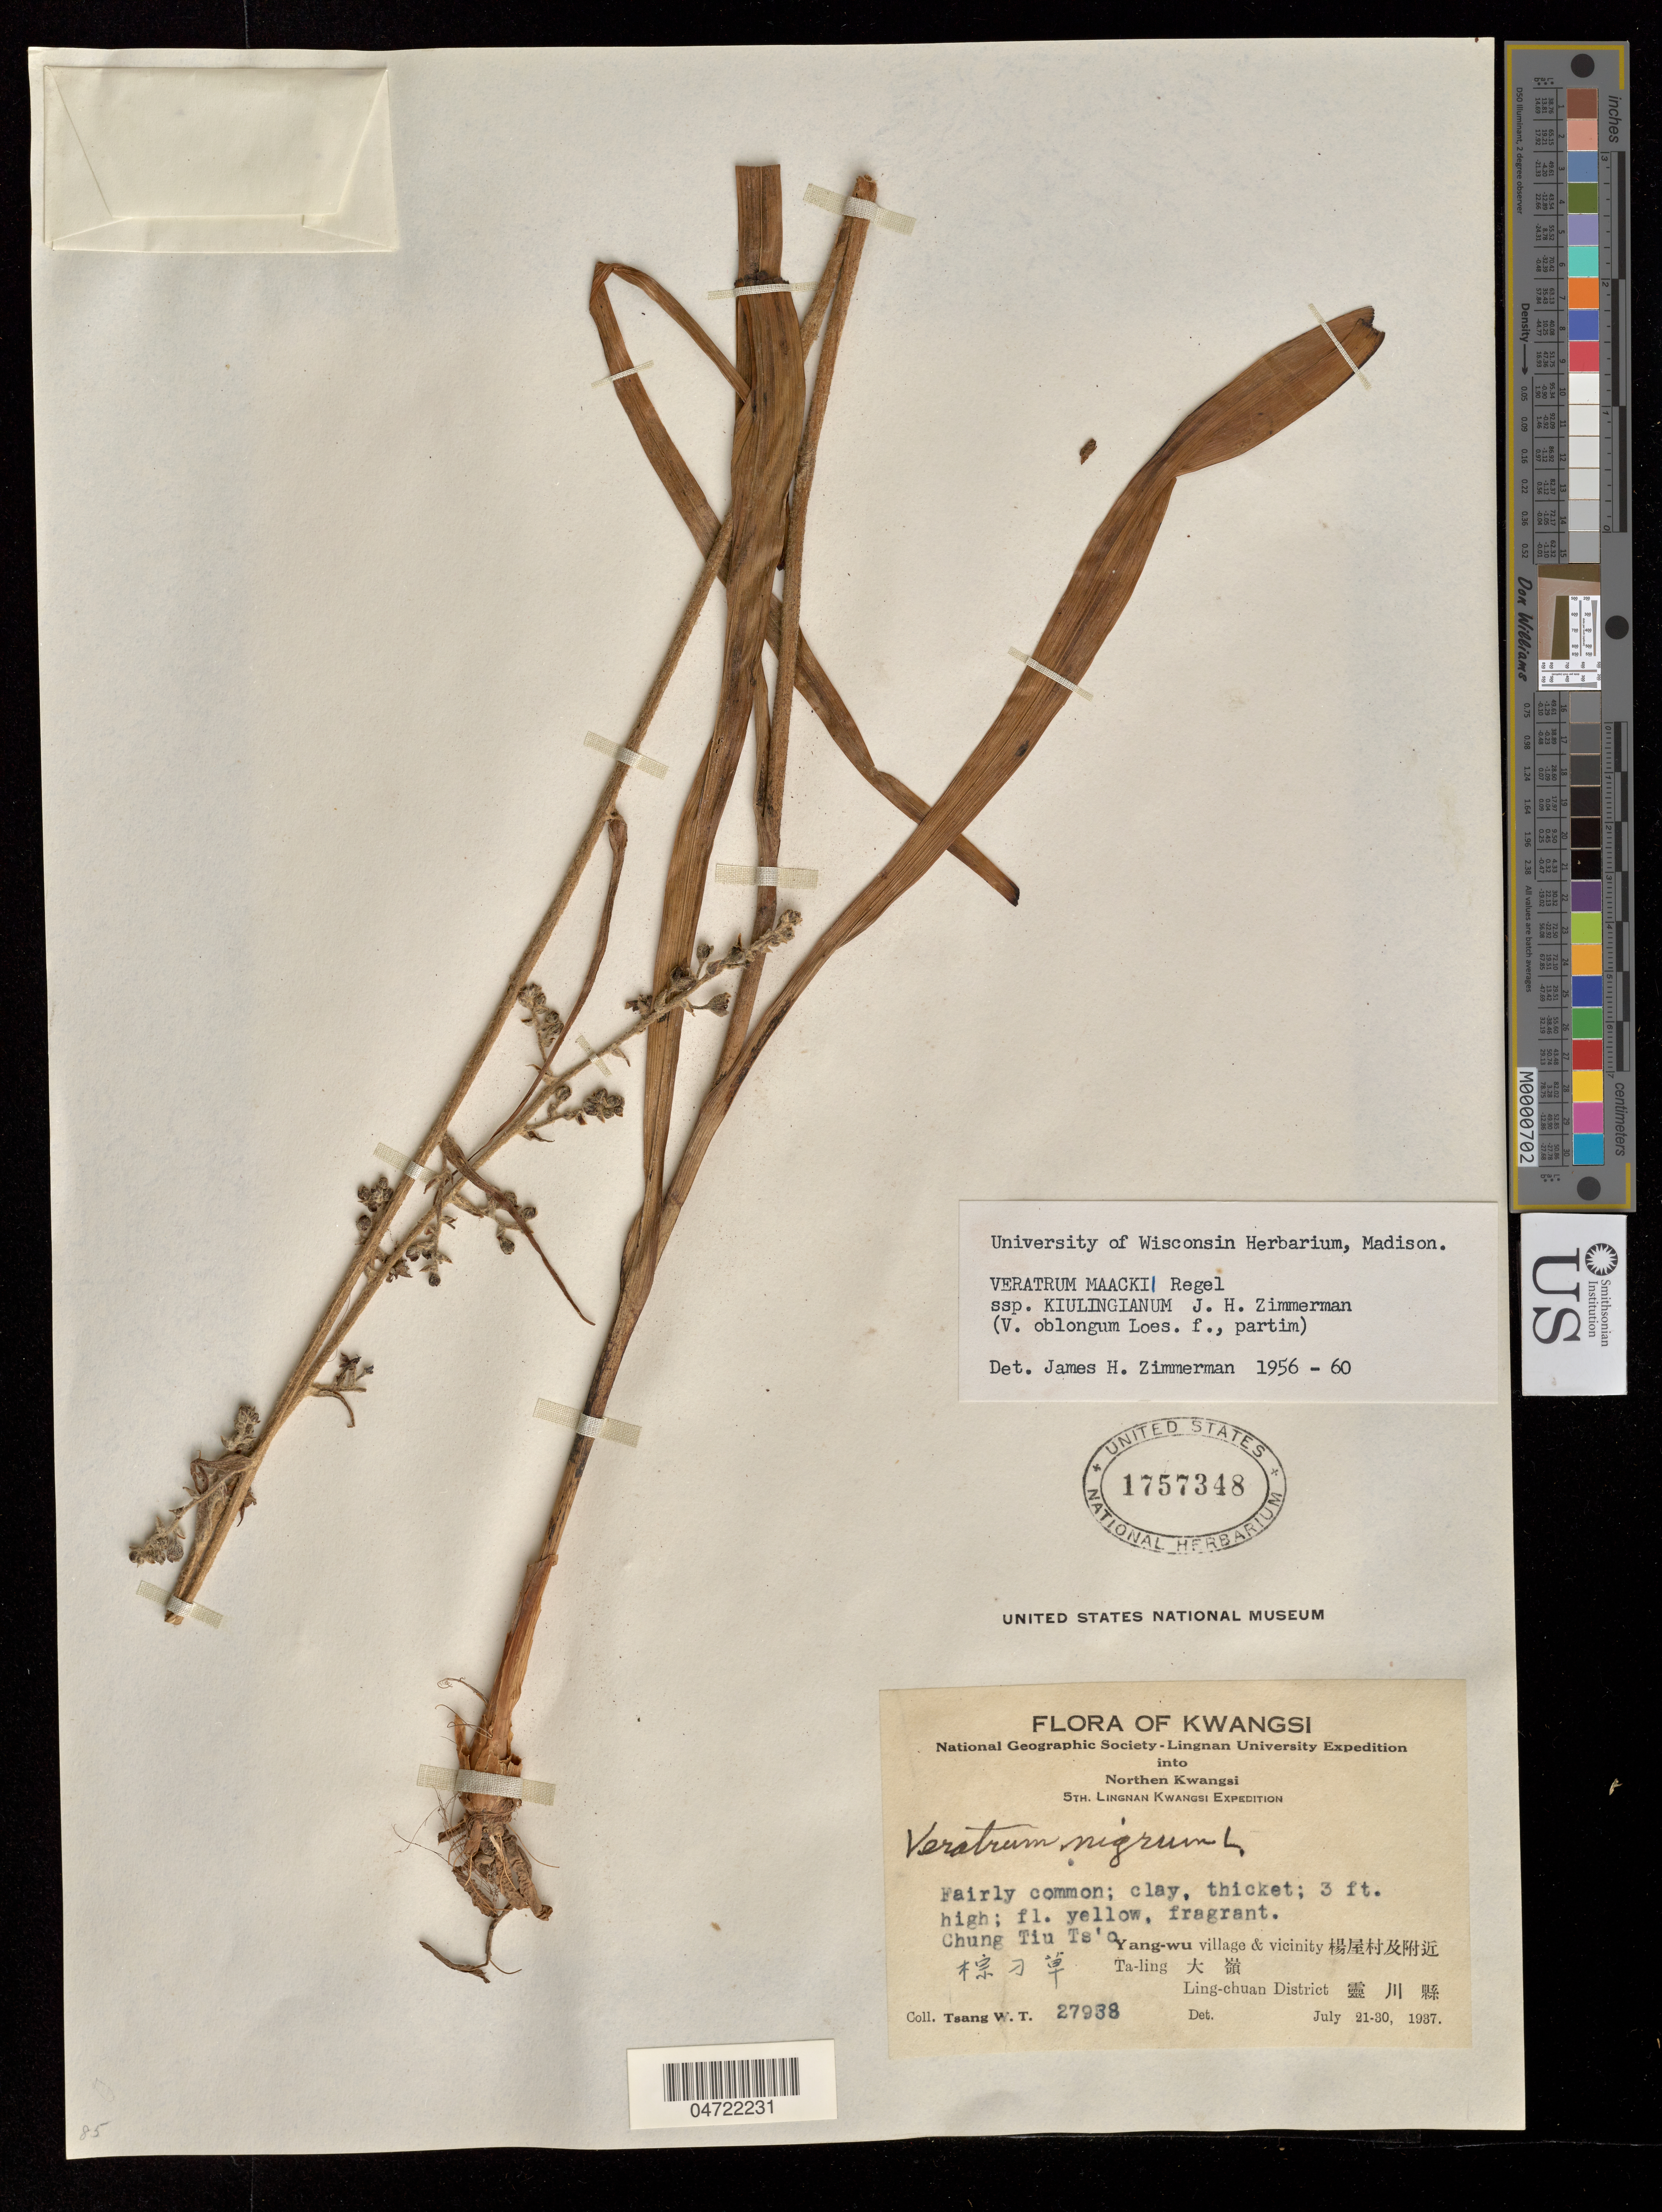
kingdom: Plantae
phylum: Tracheophyta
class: Liliopsida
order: Liliales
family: Melanthiaceae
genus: Veratrum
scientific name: Veratrum maackii subsp. kiulingianum J.H. Zimmerman, ined.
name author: J.H. Zimmerman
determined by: Zimmerman, James Hall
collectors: W. T. Tsang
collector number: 27938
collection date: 1937-07-21/1937-07-30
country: China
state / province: Guangxi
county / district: Ling-chuan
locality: Yang-wu village & vicinity Ta-ling.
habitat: Clay, thicket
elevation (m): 2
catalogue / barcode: US 1757348